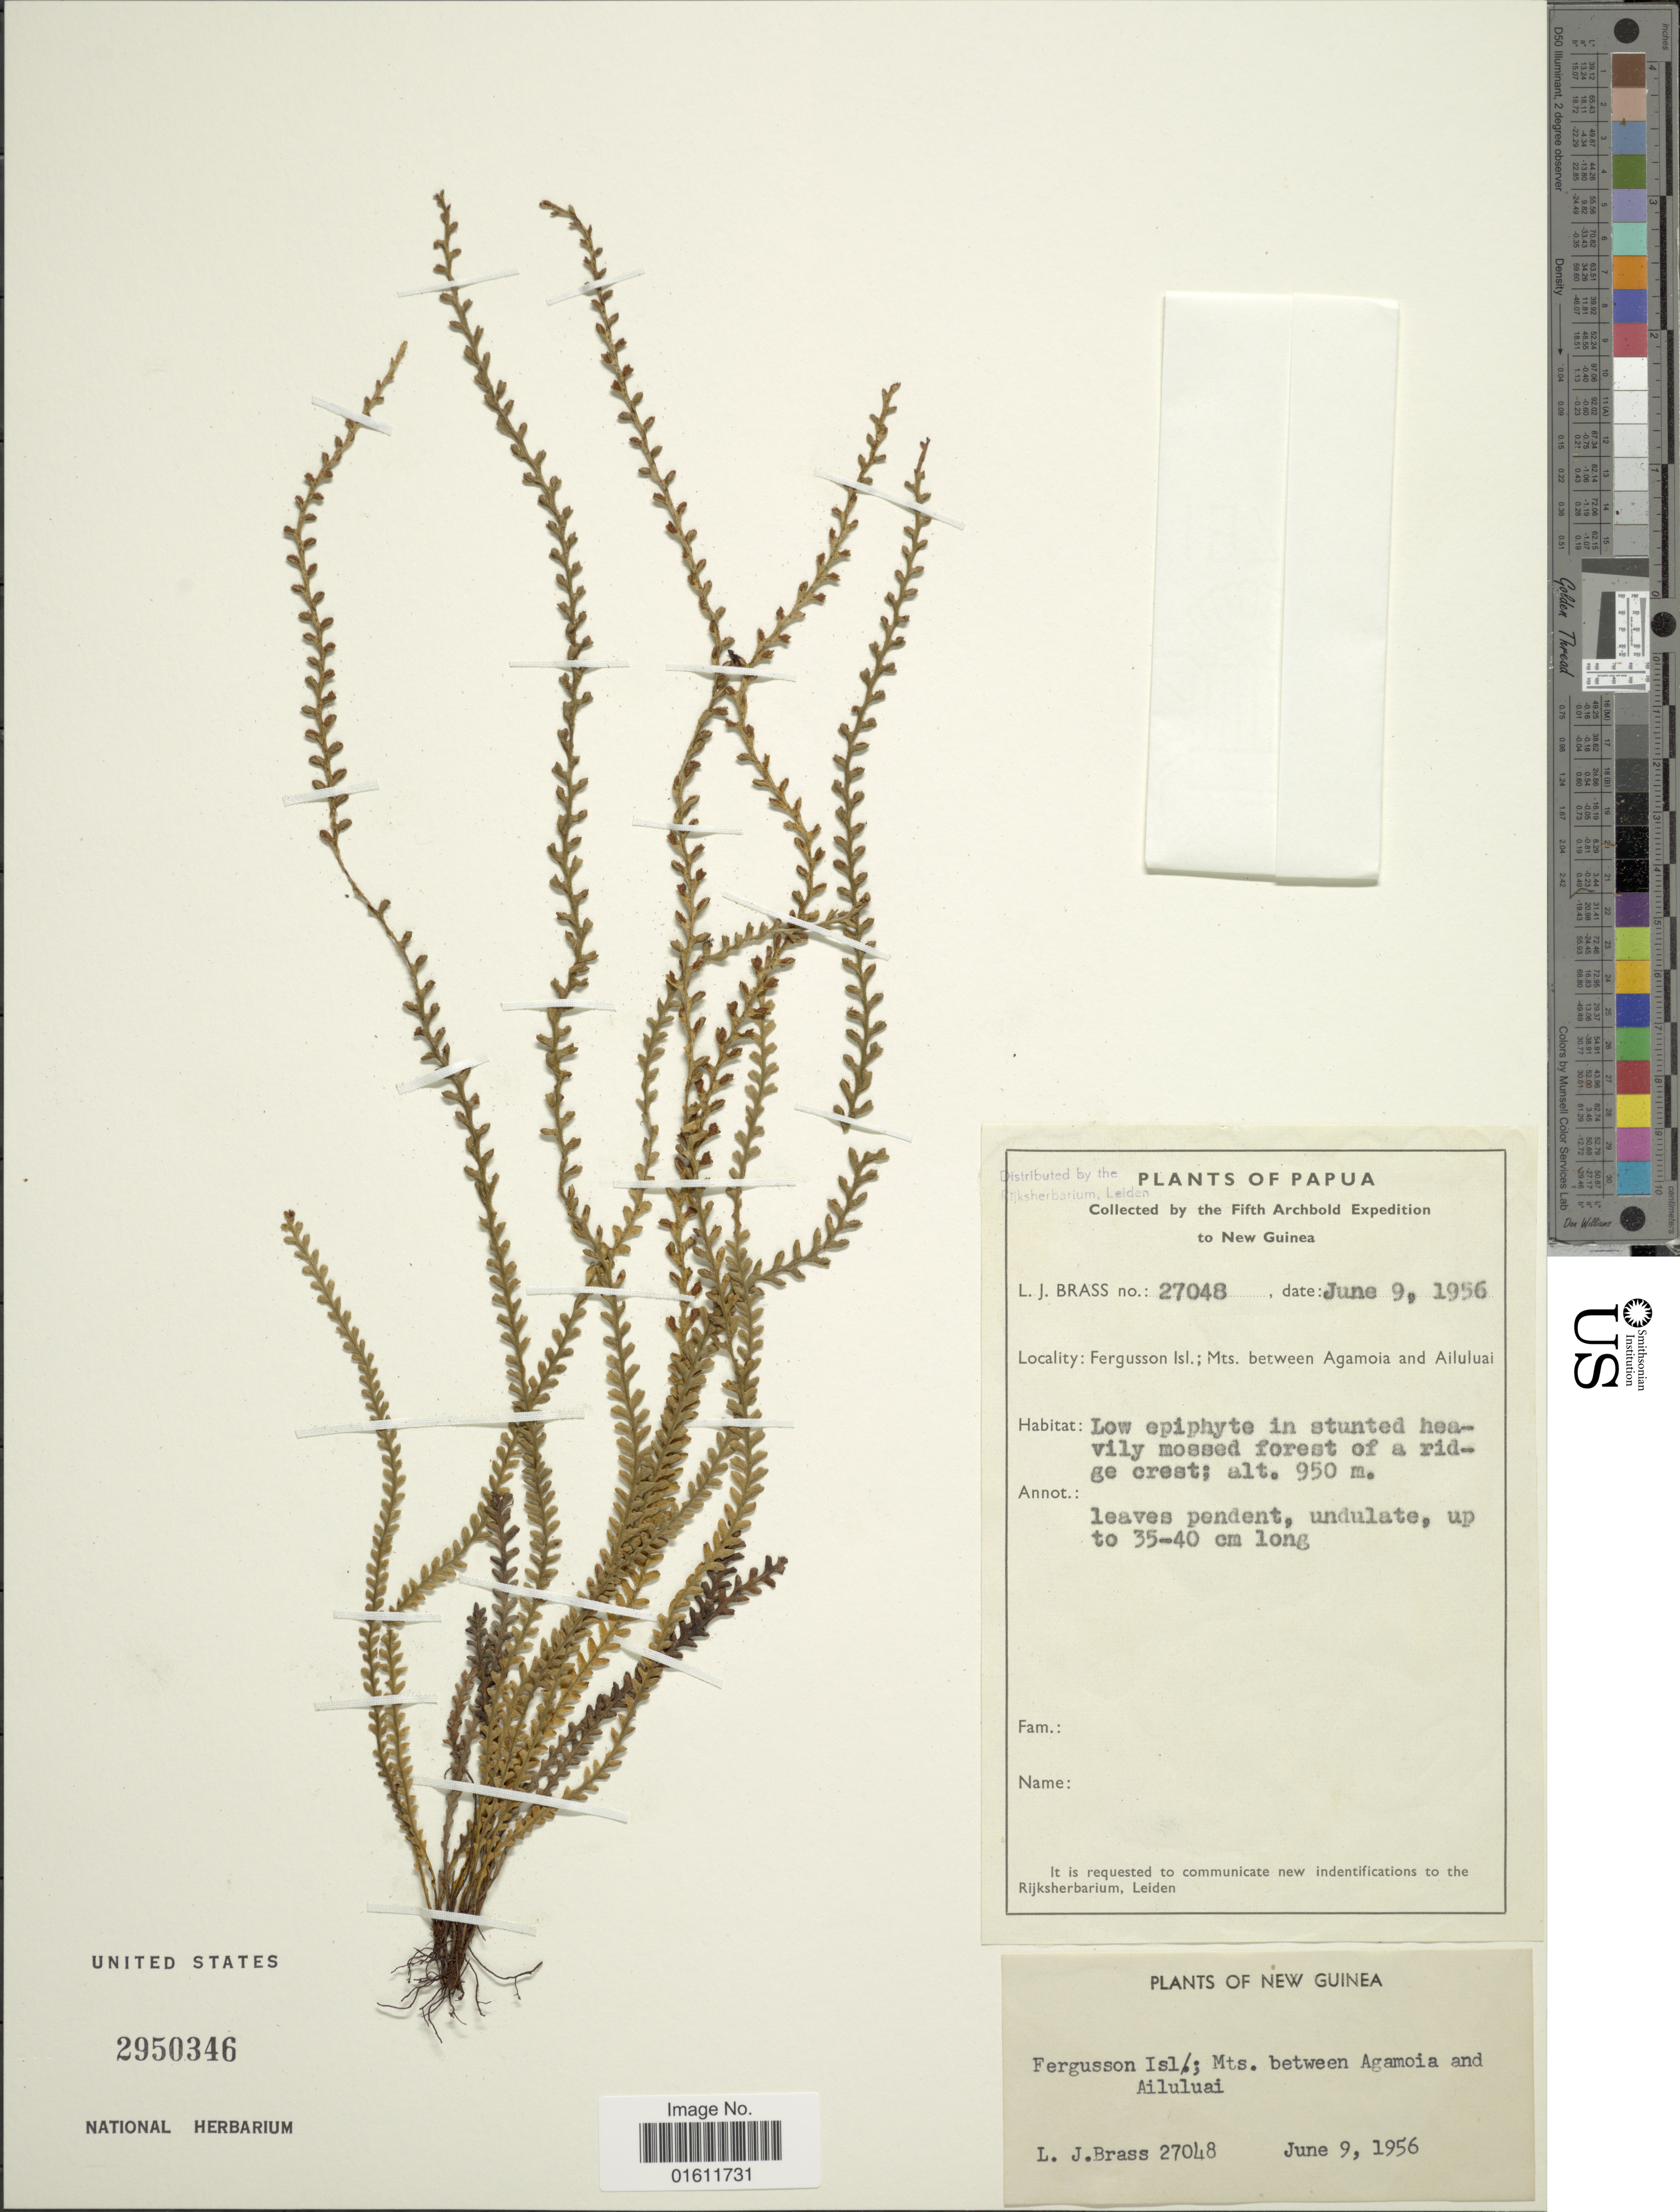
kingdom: Plantae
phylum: Tracheophyta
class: Polypodiopsida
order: Polypodiales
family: Polypodiaceae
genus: Prosaptia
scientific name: Prosaptia sp.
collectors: L. J. Brass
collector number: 27048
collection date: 1956-06-09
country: Papua New Guinea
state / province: Milne Bay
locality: Fergusson Isl.; Mts. between Agamoia and Ailuluai.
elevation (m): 950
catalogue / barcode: US 2950346